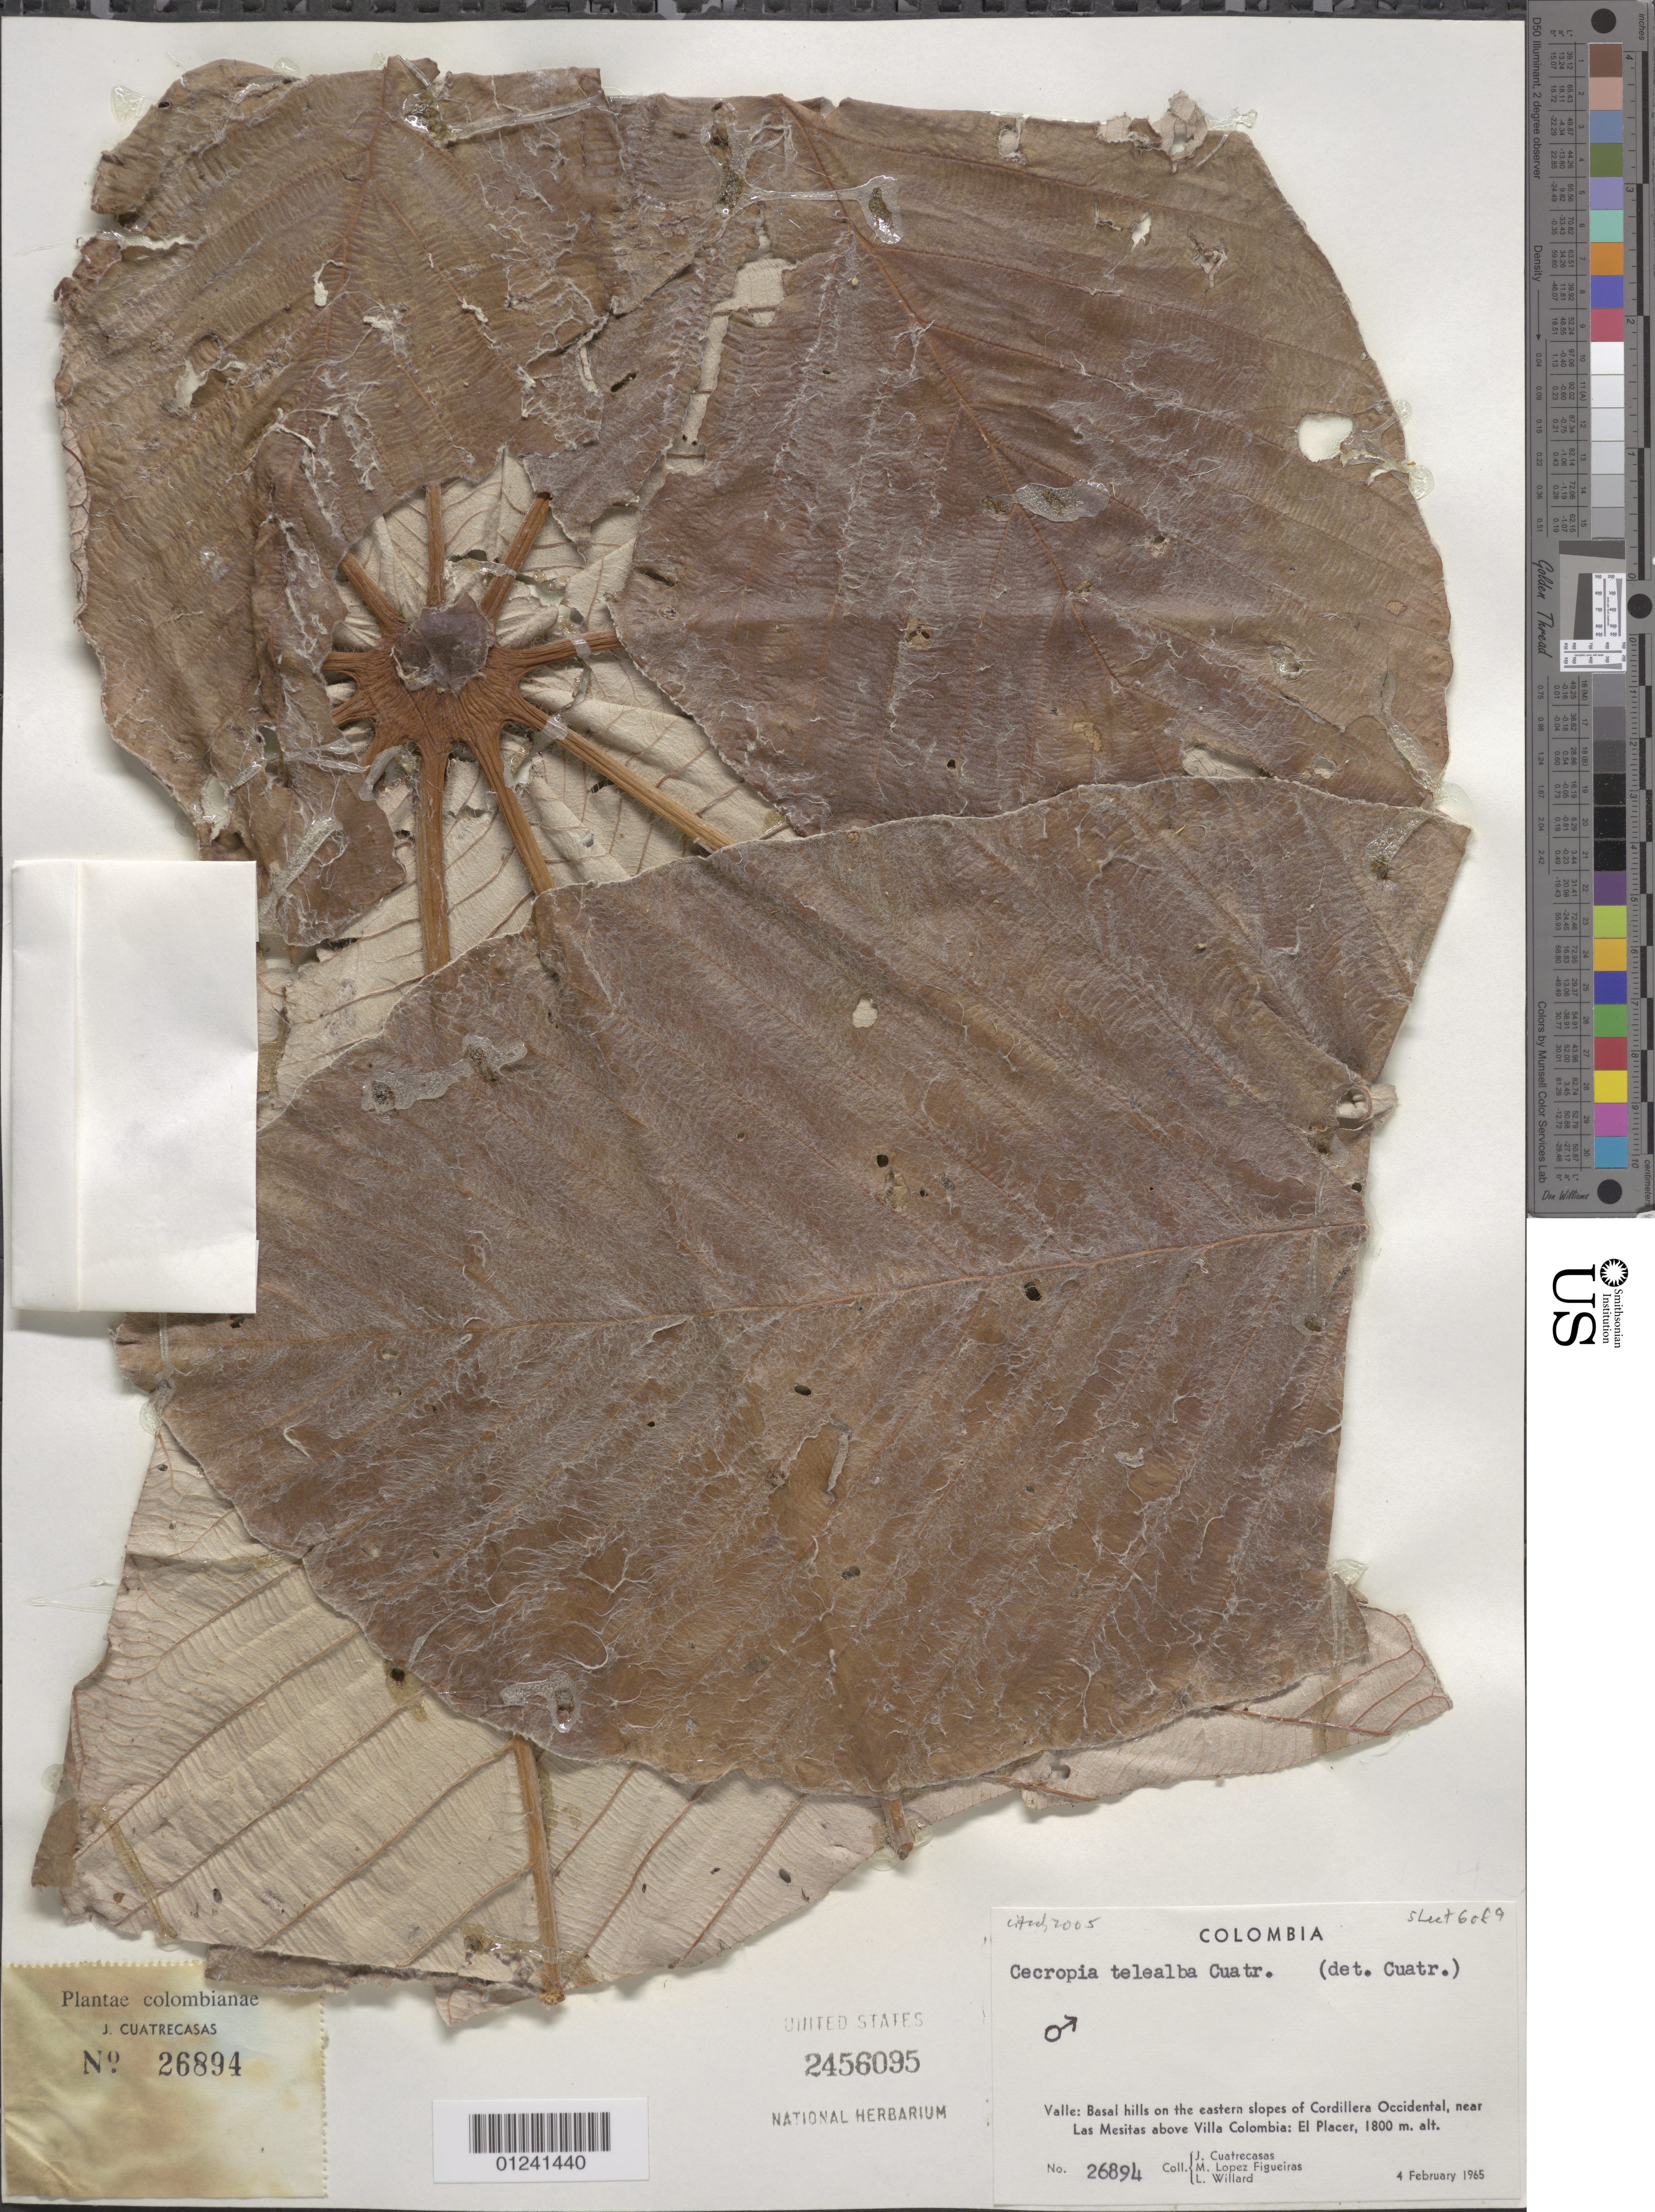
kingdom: Plantae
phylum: Tracheophyta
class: Magnoliopsida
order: Rosales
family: Urticaceae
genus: Cecropia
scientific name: Cecropia telealba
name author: Cuatrec.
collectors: J. Cuatrecasas, M. López Figueiras & L. Willard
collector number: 26894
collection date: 1965-02-04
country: Colombia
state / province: Valle del Cauca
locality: Basal hills on the eastern slopes of Cordillera Occidental, near Las Mesitas above Villa Colombia, El Placer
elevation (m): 1800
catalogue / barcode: US 2459065